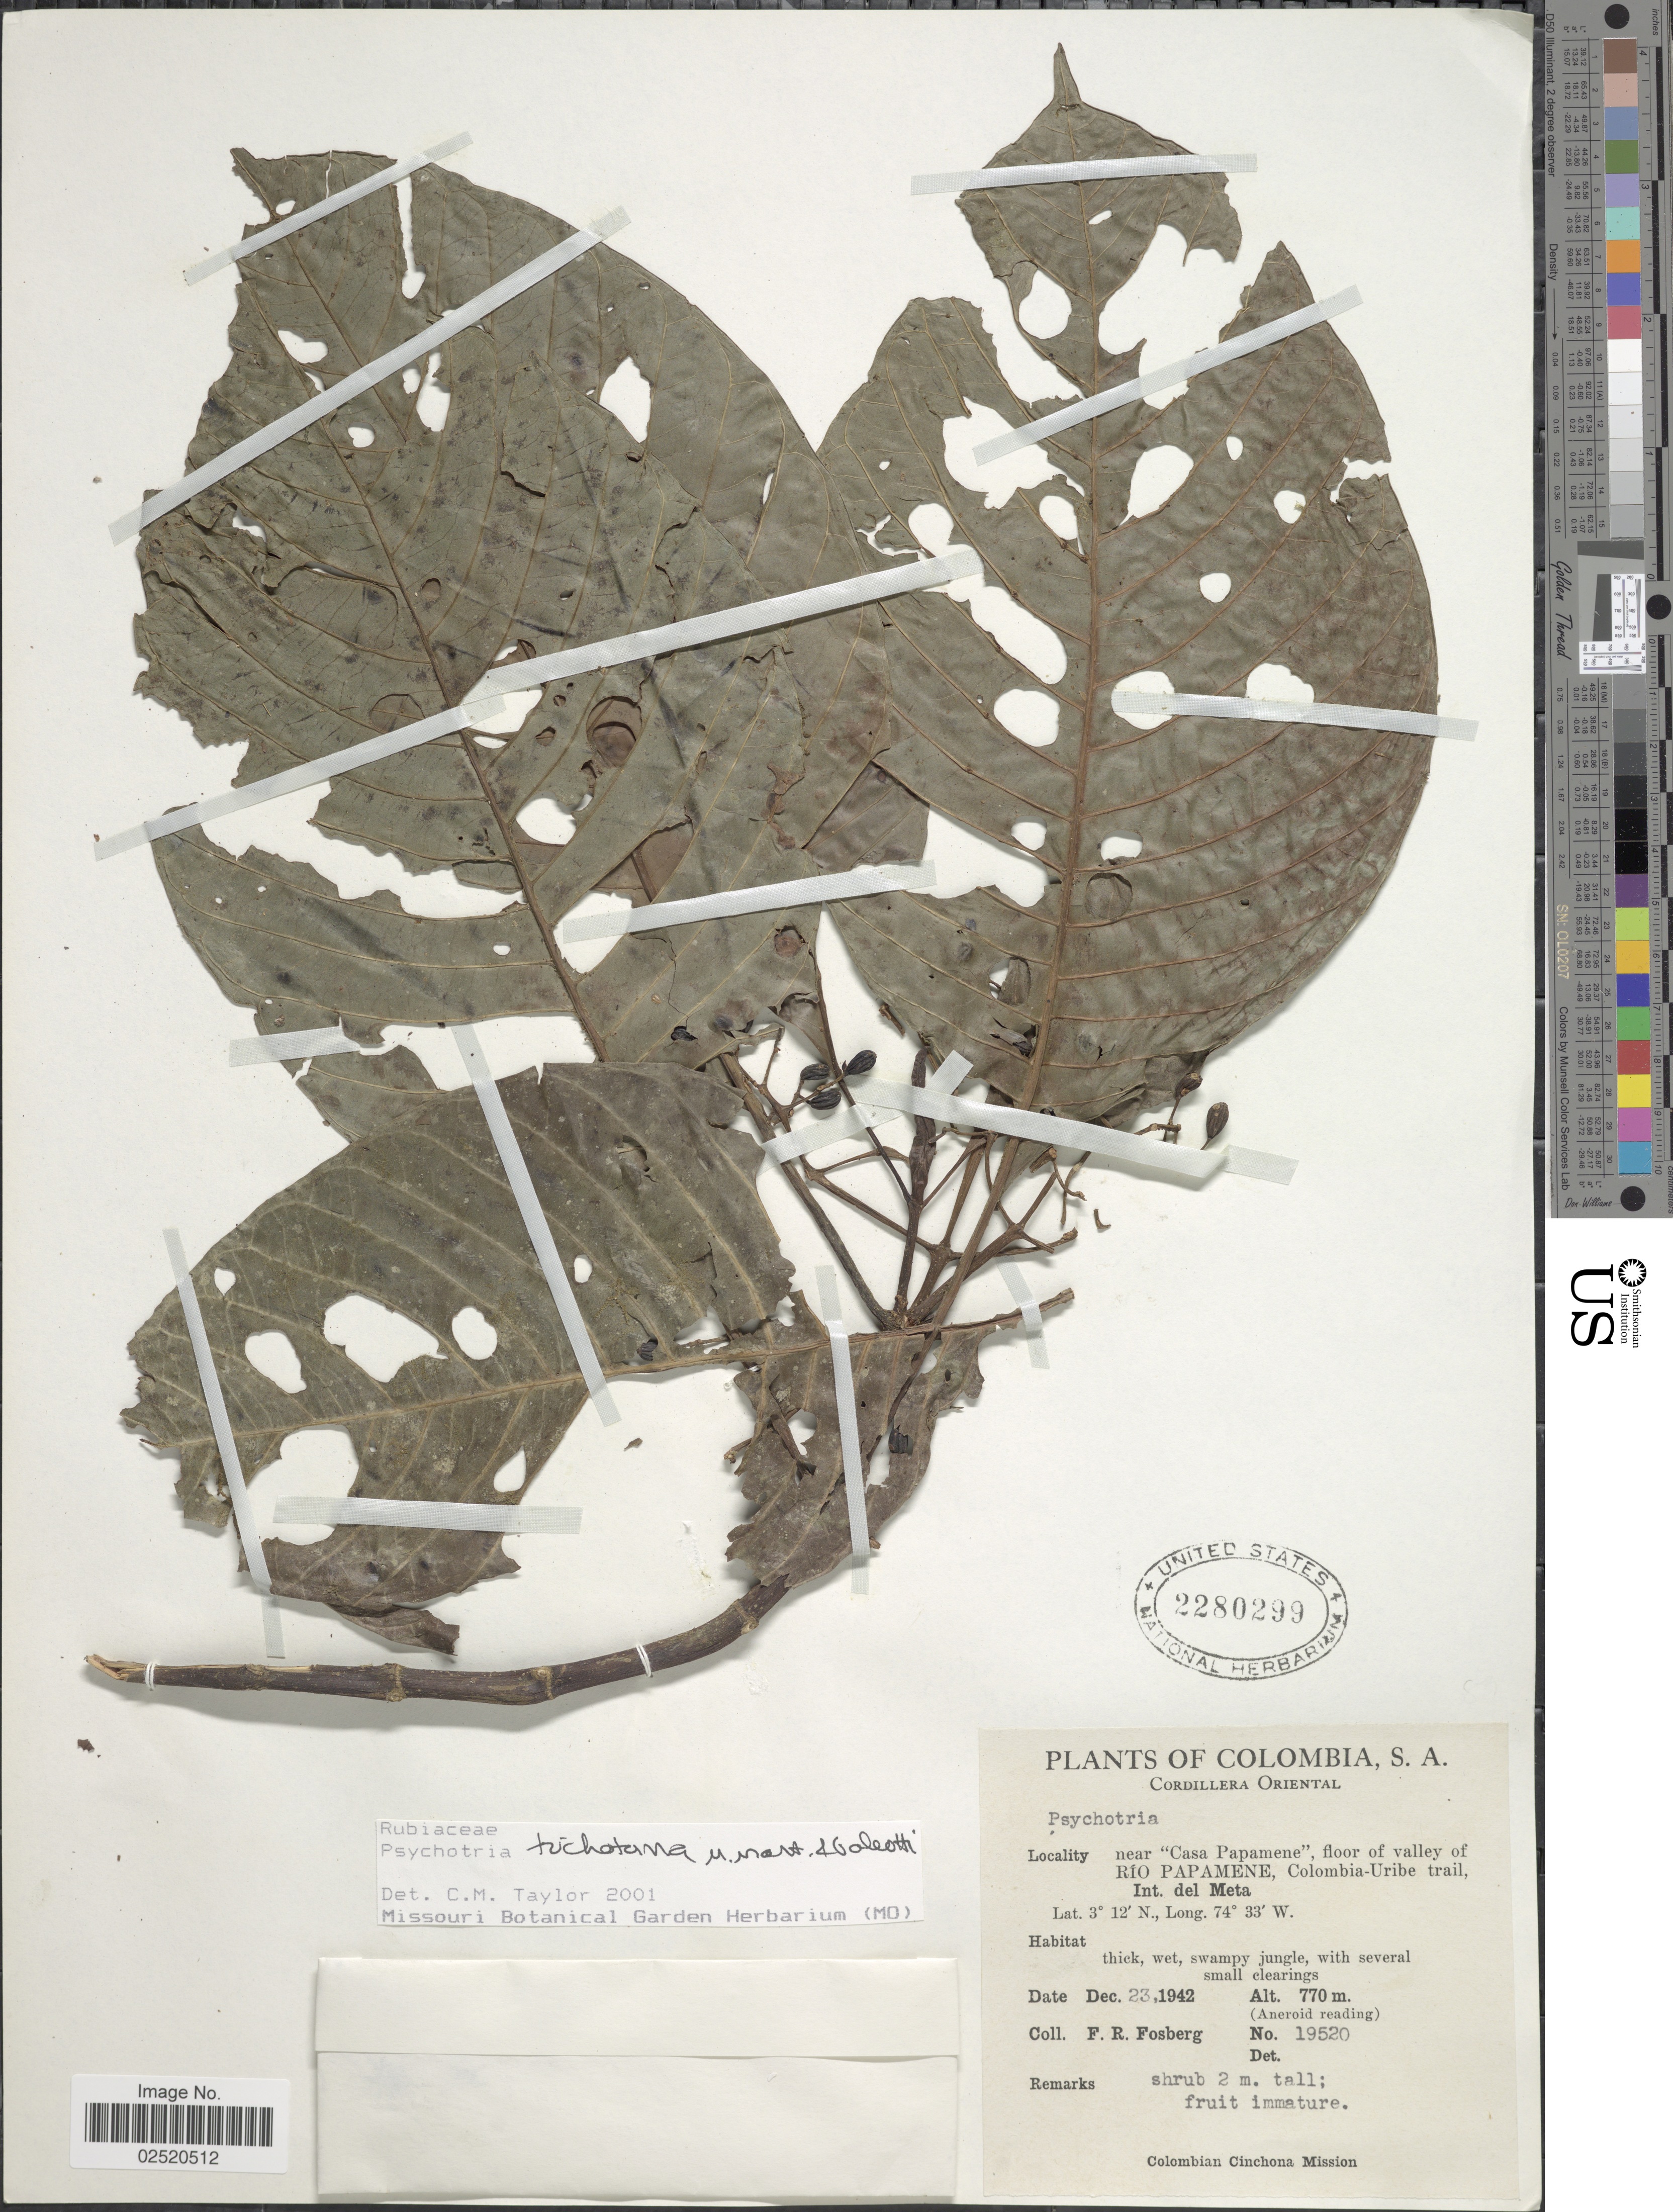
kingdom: Plantae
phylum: Tracheophyta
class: Magnoliopsida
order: Gentianales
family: Rubiaceae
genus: Psychotria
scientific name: Psychotria trichotoma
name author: M. Martens & Galeotti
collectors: F. R. Fosberg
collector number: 19520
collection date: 1942-12-23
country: Colombia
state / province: Meta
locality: Cordillera Oriental. near "Casa Papamene", floor of valley of Río Papamene, Colombia-Uribe trail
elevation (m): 770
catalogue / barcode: US 2280299